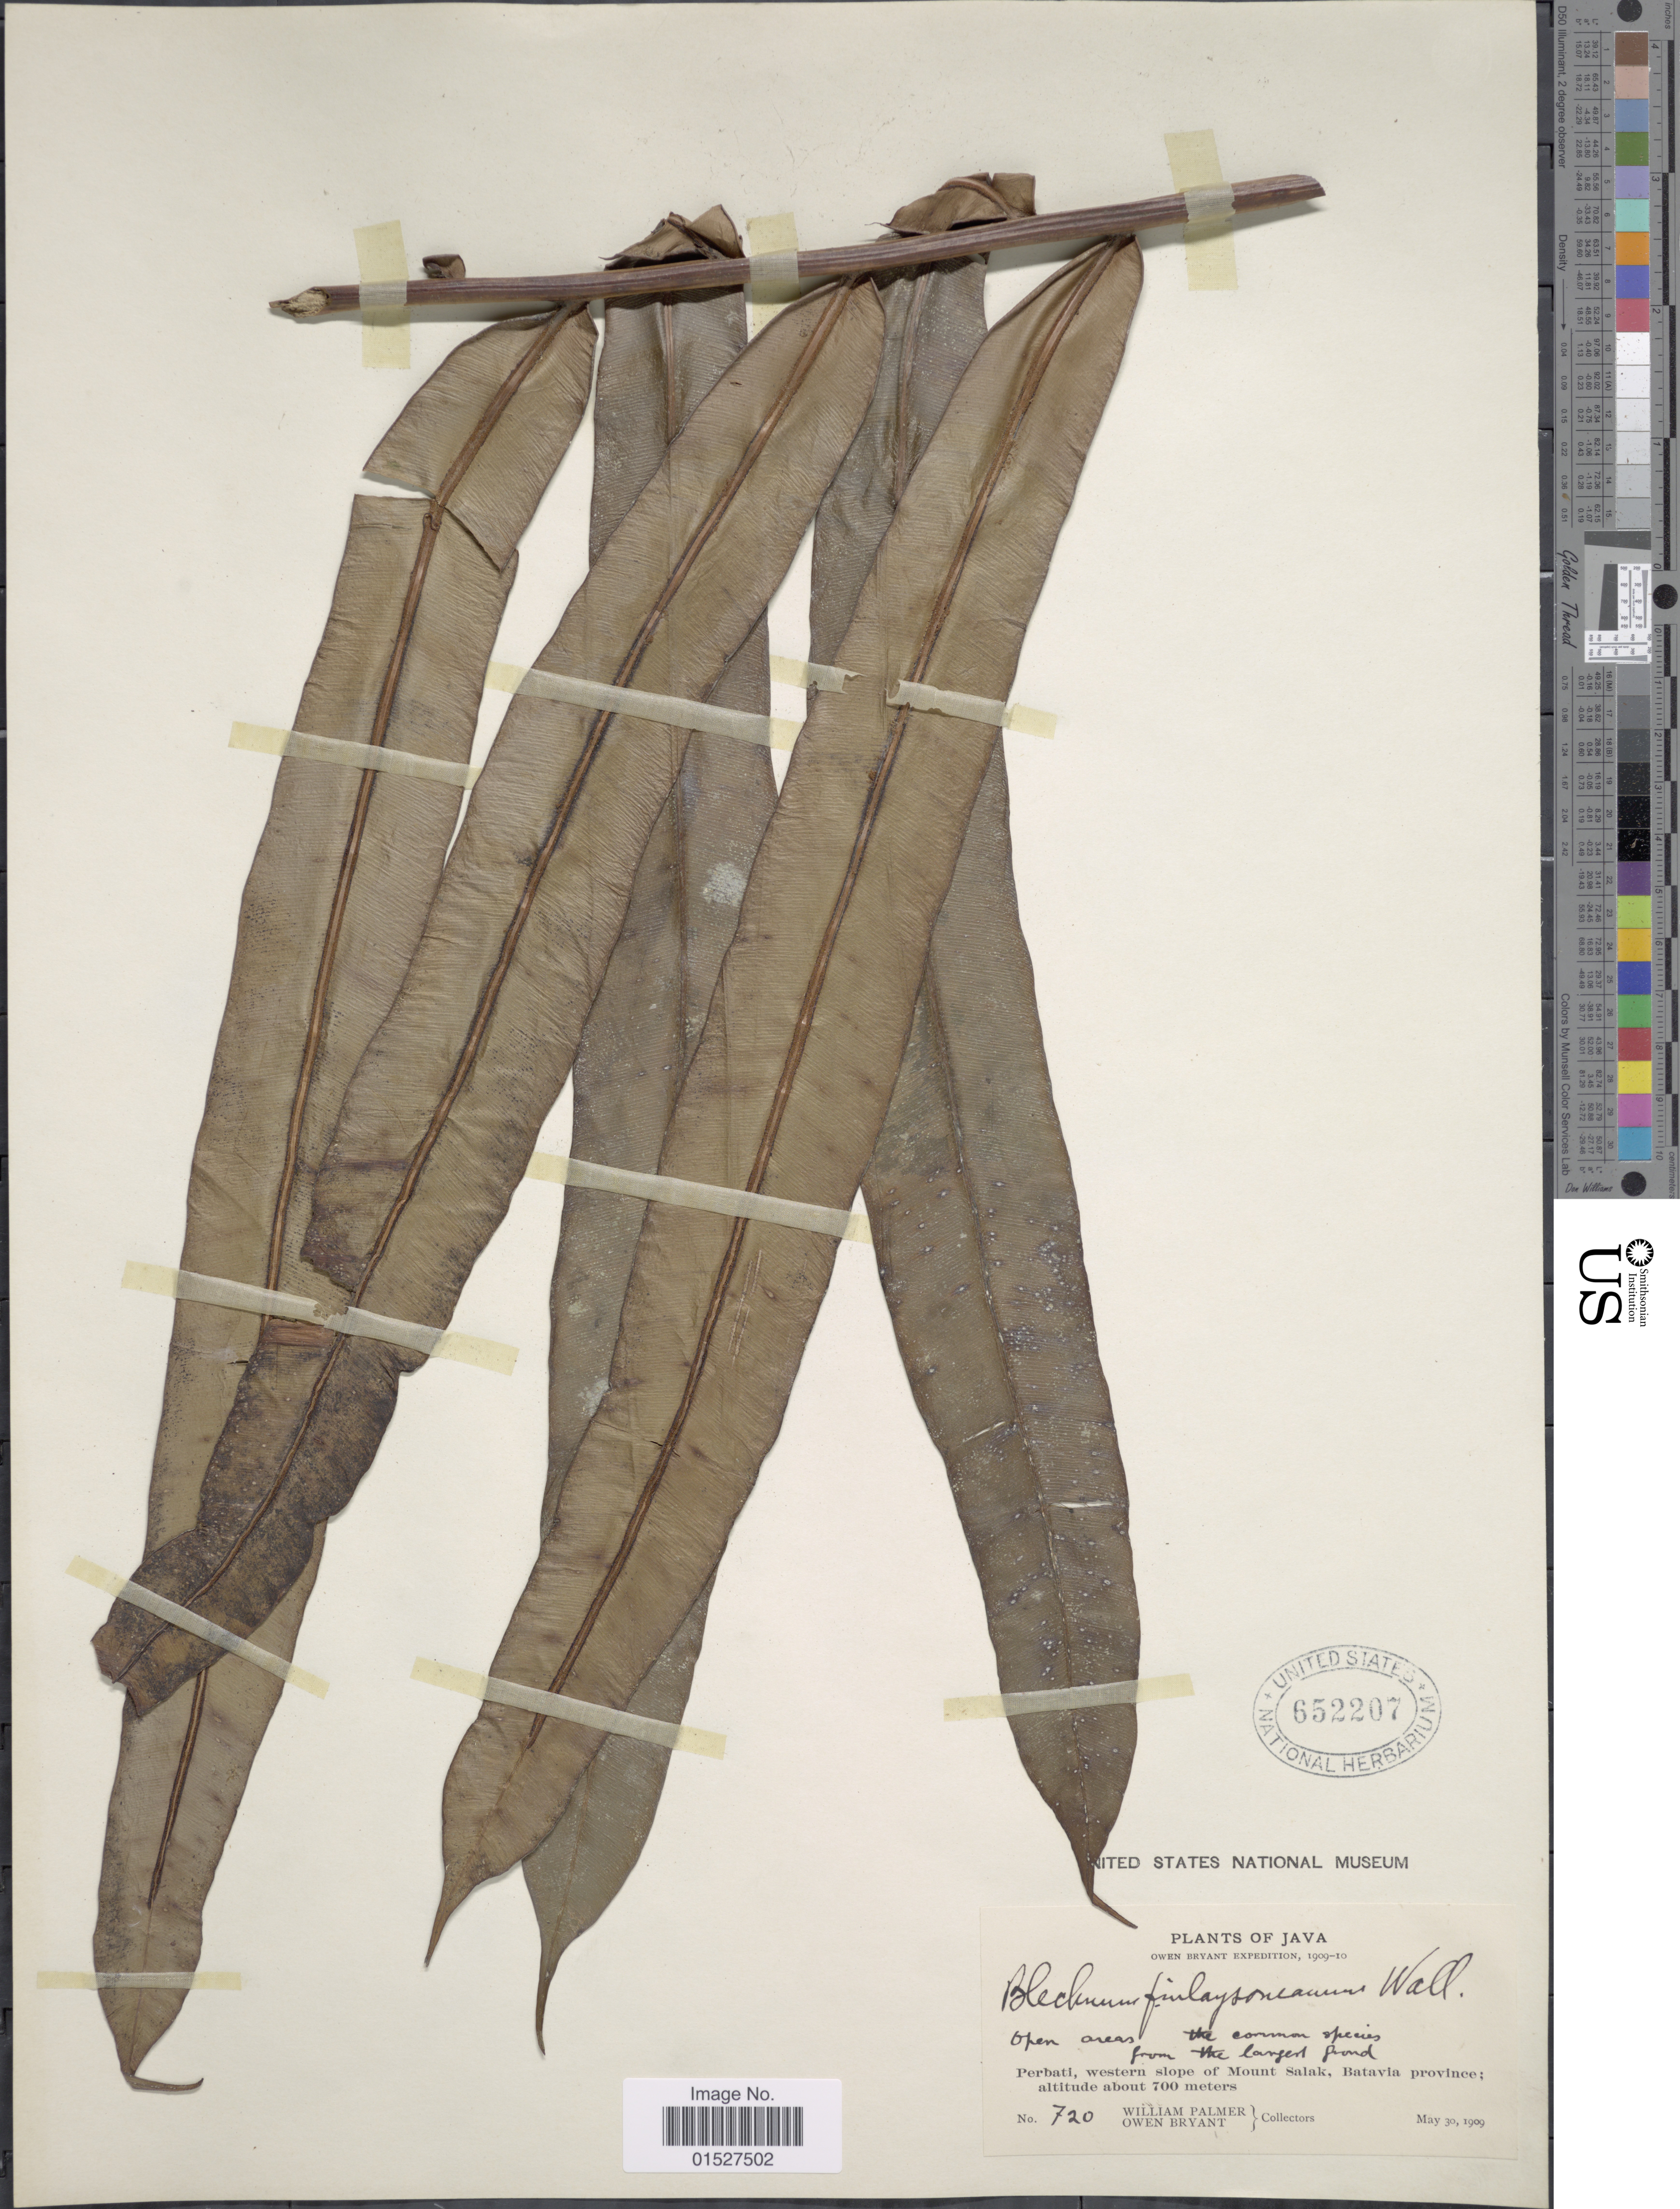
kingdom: Plantae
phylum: Tracheophyta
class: Polypodiopsida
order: Polypodiales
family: Blechnaceae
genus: Blechnum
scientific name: Blechnum finlaysonianum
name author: Wall.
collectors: W. Palmer & O. Bryant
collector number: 720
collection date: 1909-05-30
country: Indonesia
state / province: Java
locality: Perbati, western slope of Mount Salak, Batavia province.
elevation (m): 700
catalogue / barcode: US 652207